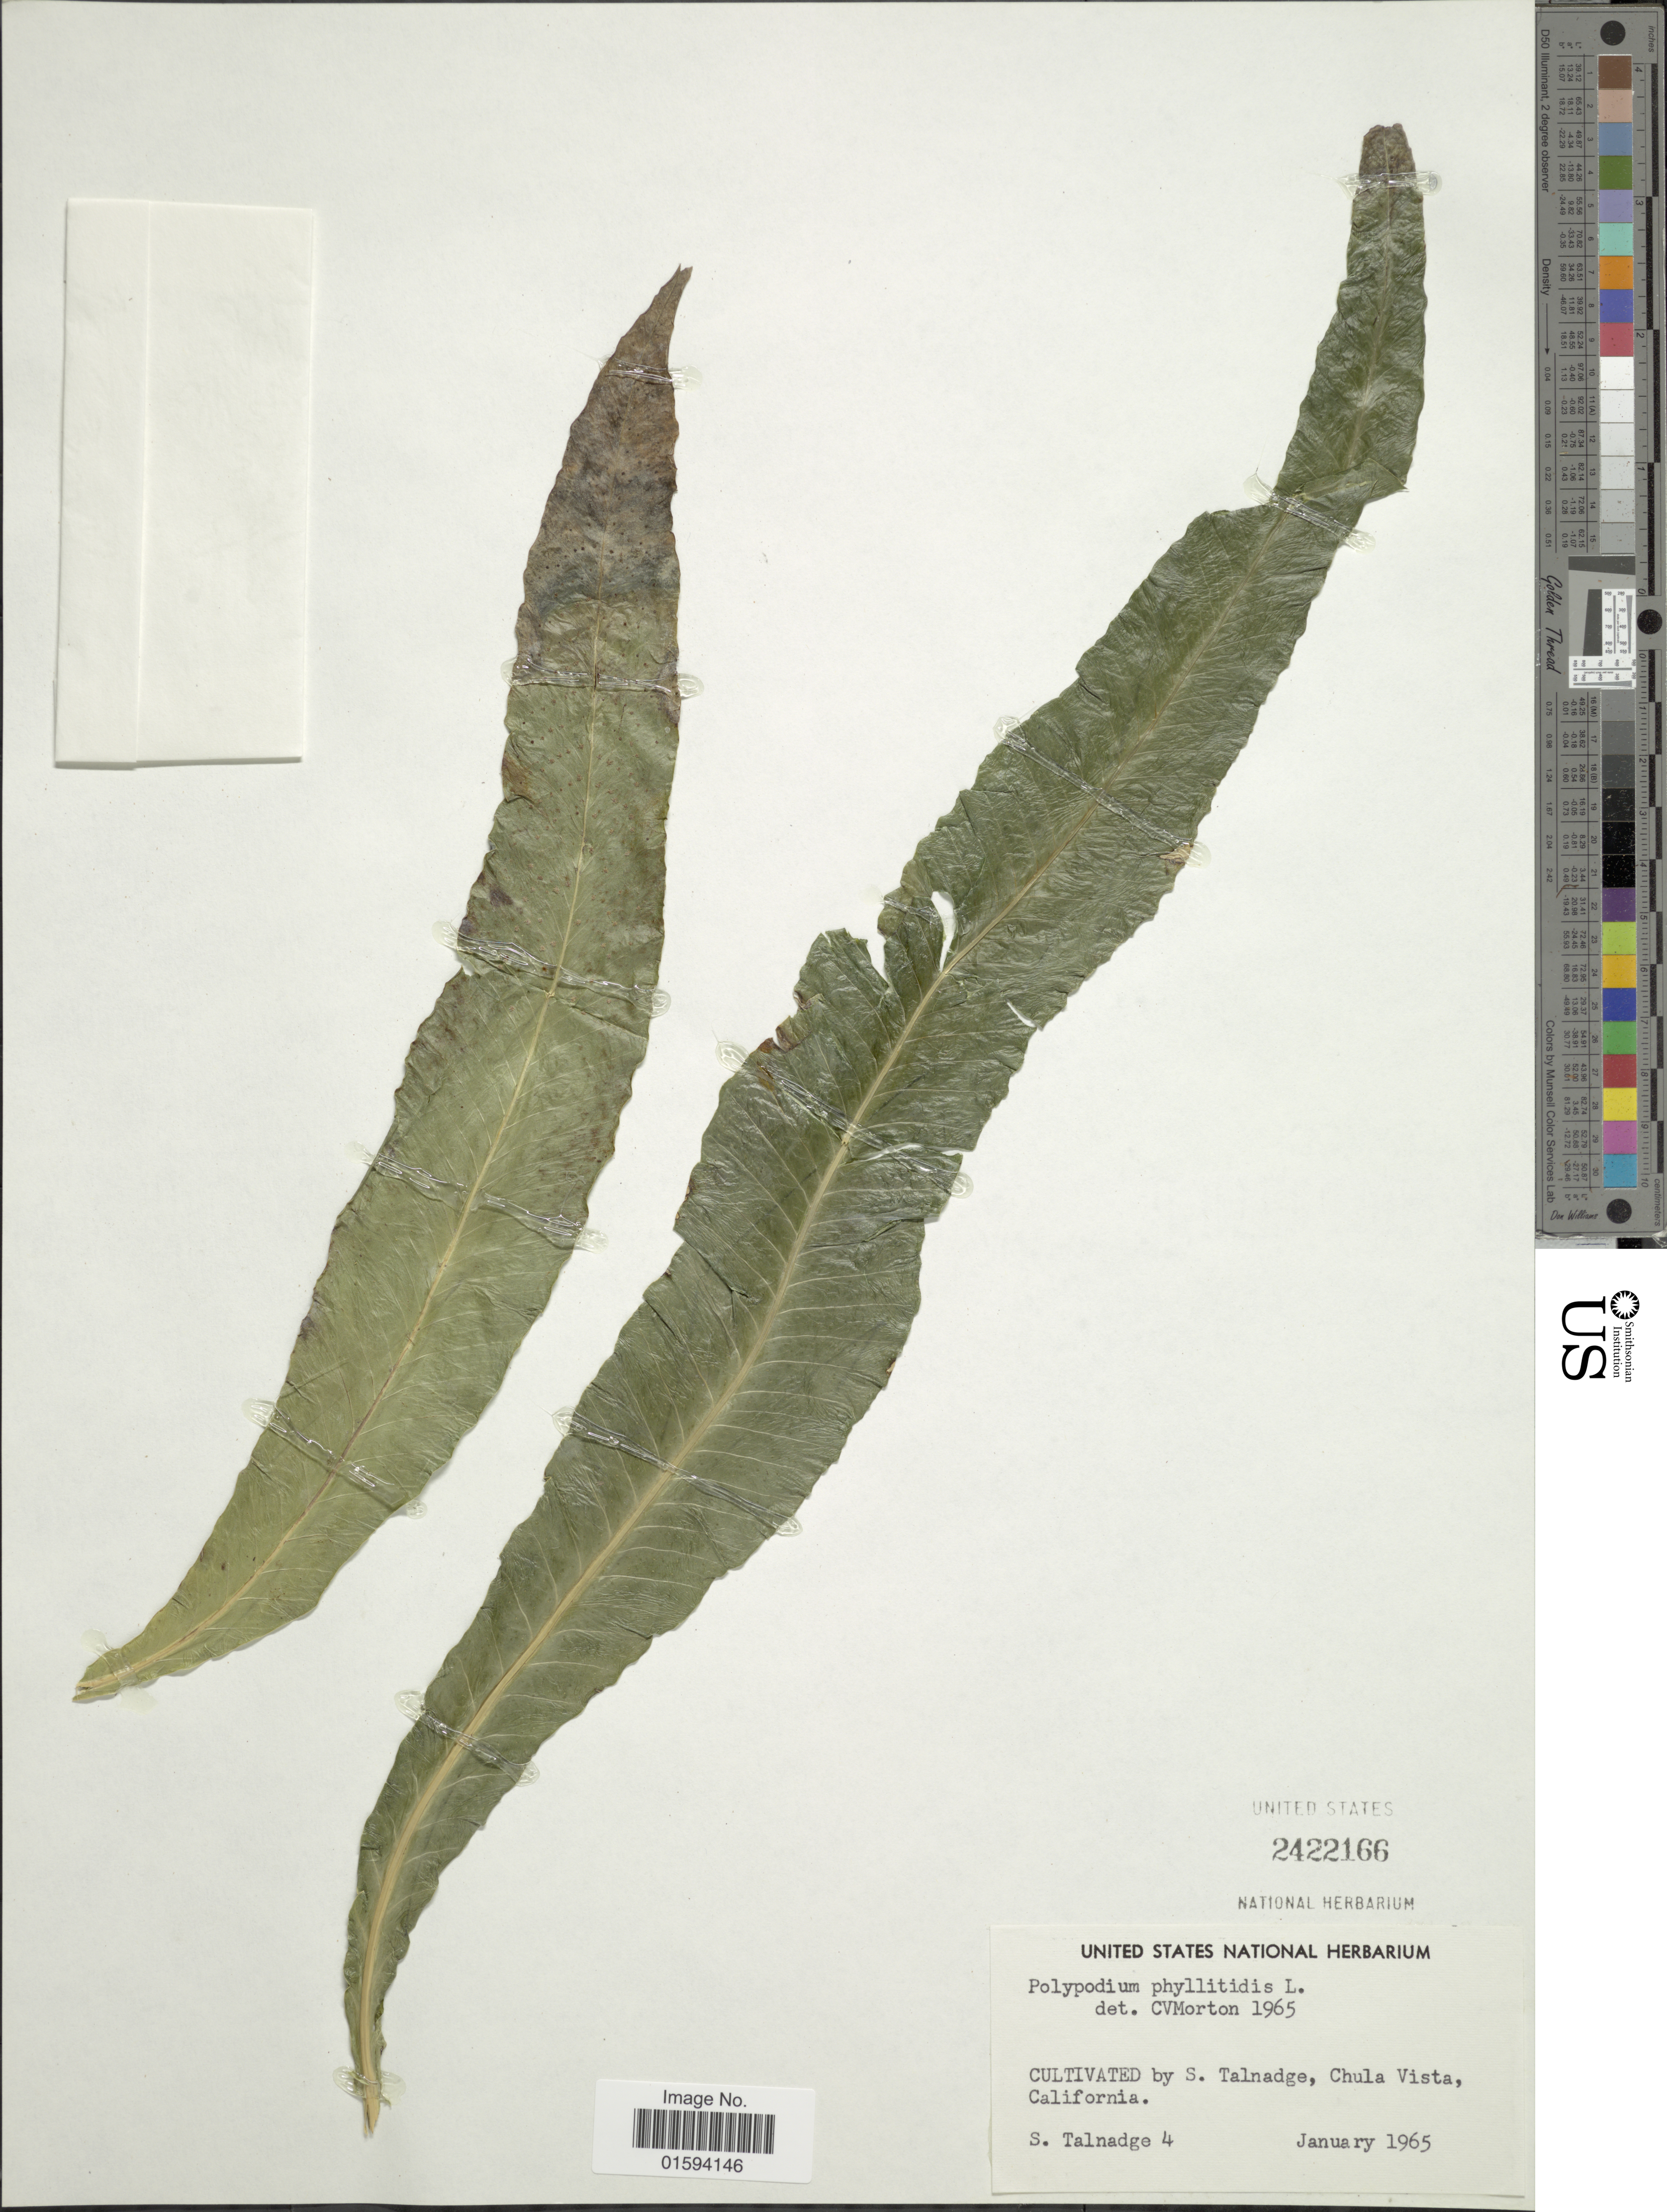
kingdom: Plantae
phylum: Tracheophyta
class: Polypodiopsida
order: Polypodiales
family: Polypodiaceae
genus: Polypodium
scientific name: Polypodium phyllitidis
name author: L.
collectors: S. Talnadge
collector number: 4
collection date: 1965-01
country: United States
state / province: California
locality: Chula Vista, California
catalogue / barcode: US 2422166